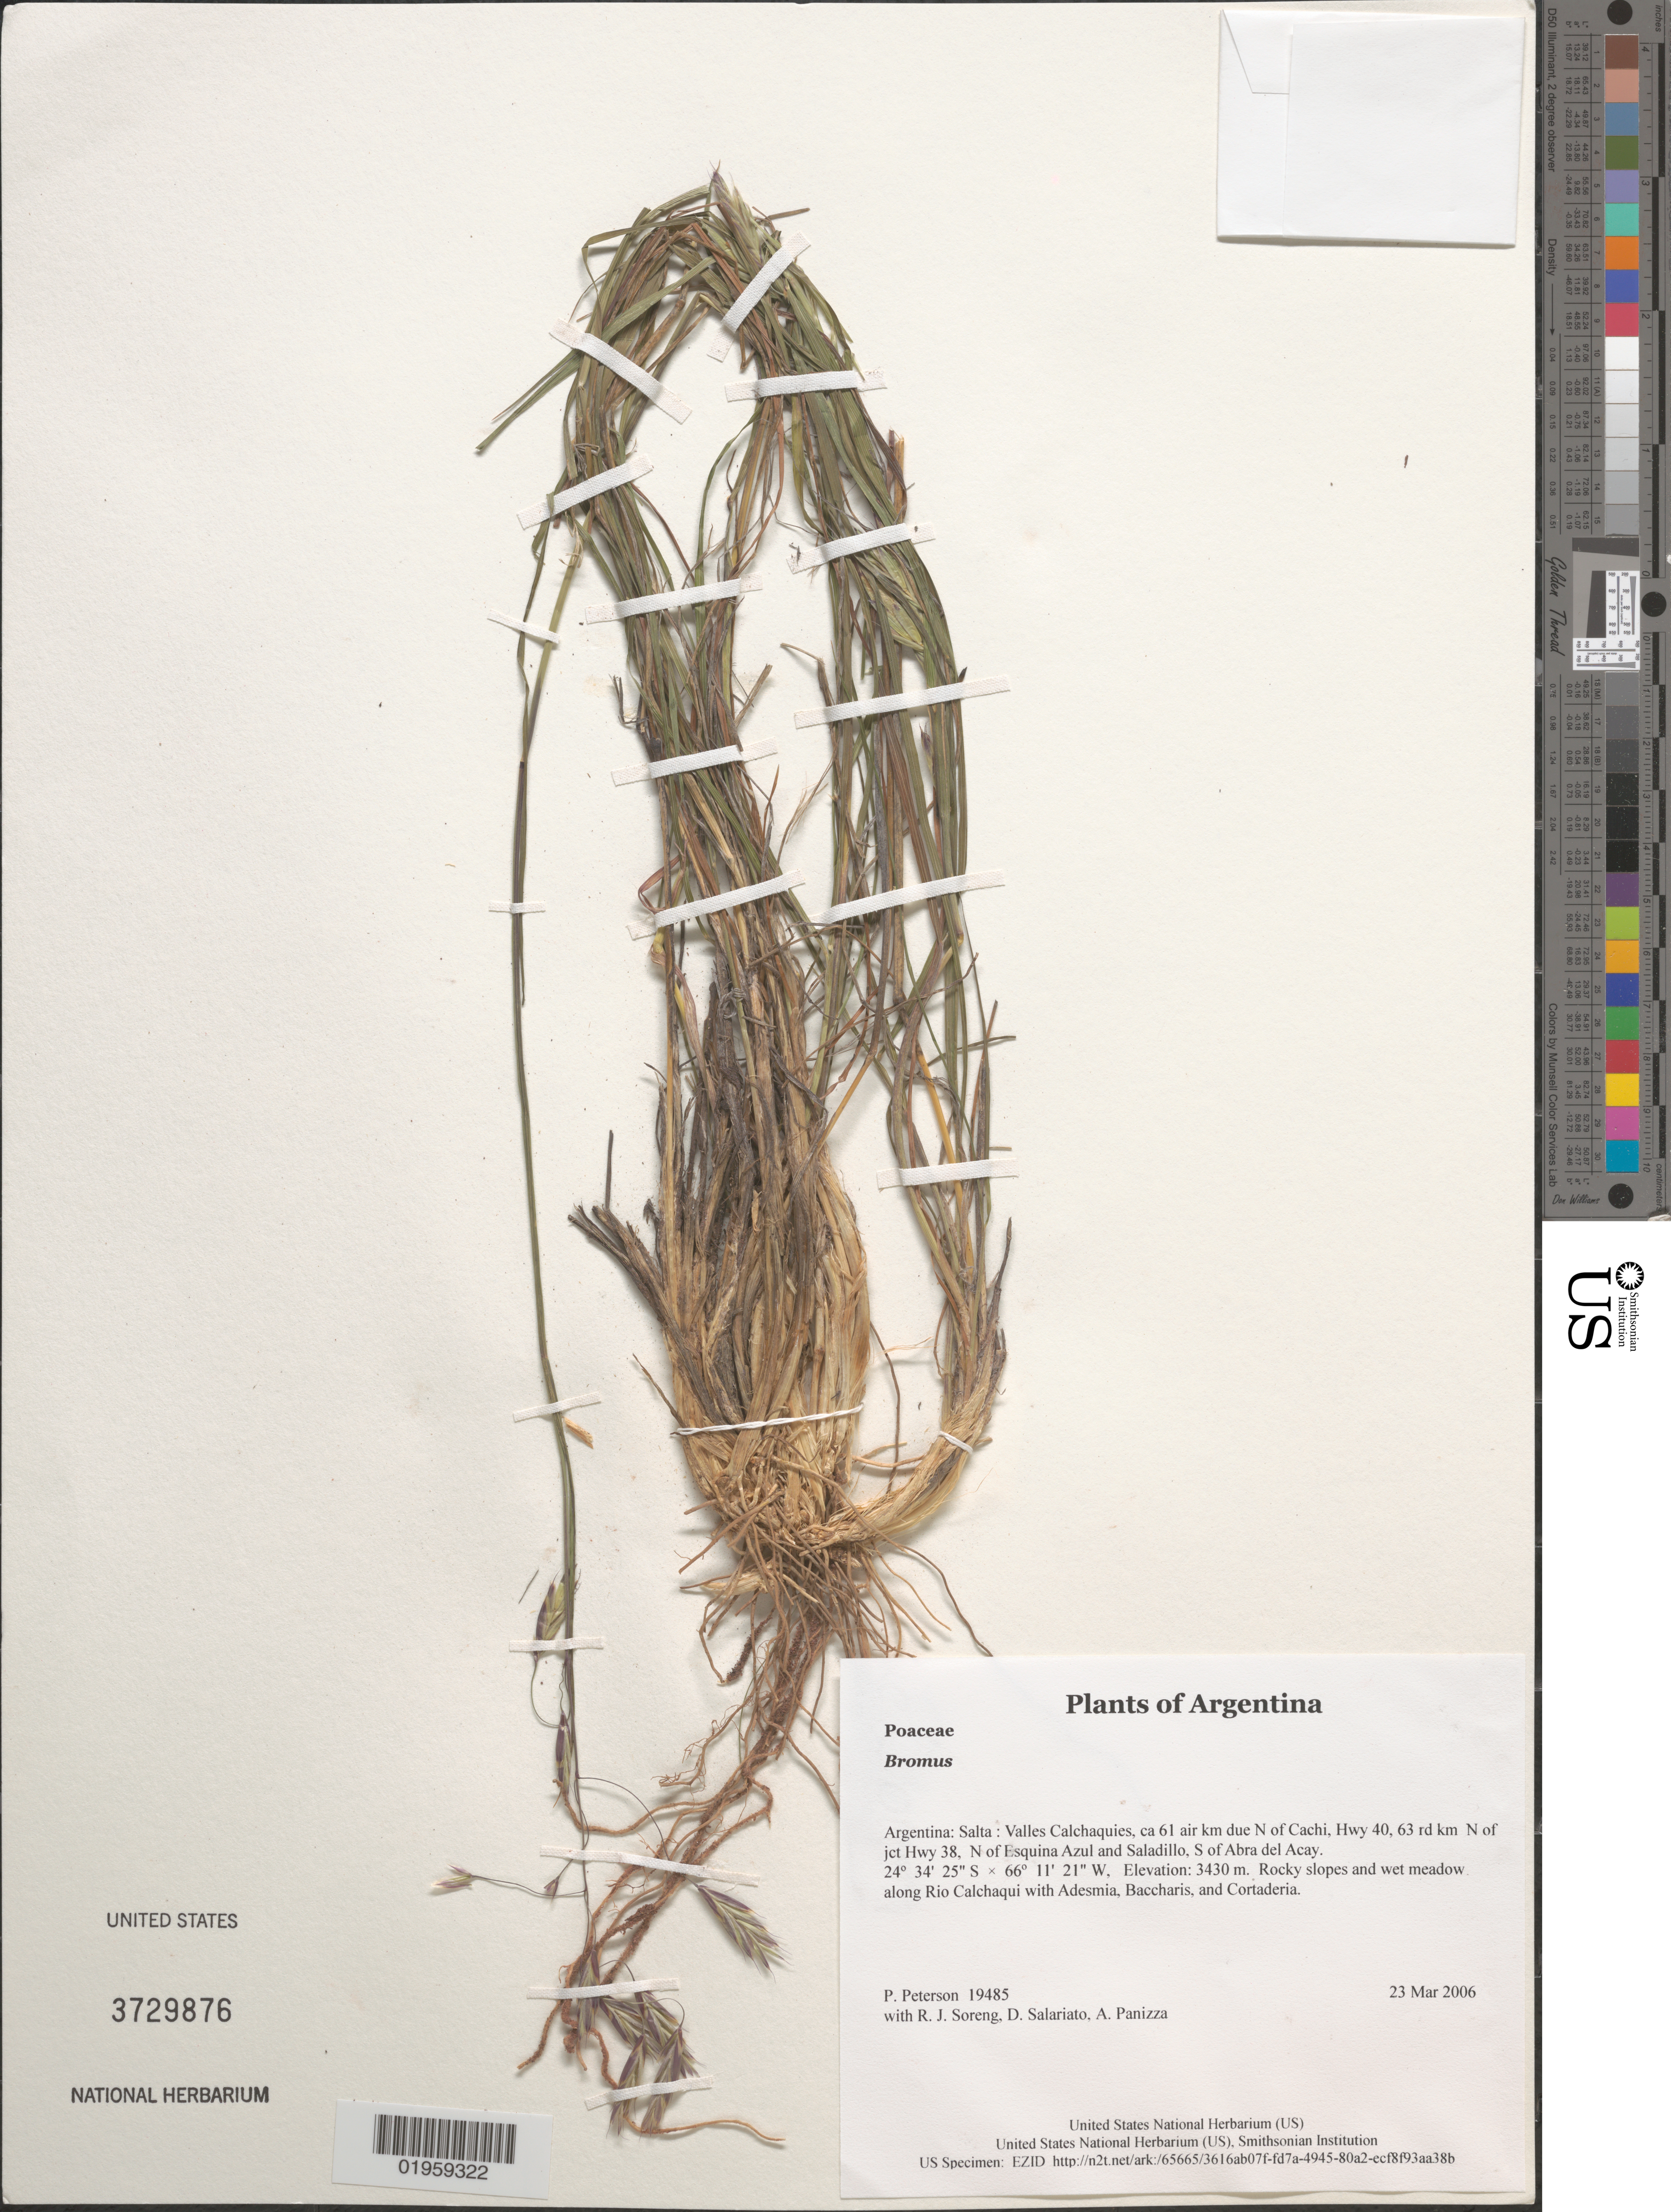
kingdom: Plantae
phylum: Tracheophyta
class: Liliopsida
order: Poales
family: Poaceae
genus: Bromus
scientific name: Bromus sp.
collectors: P. M. Peterson, R. J. Soreng, D. Salariato & A. Panizza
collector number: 19485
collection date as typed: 23 Mar 2006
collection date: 2006-03-23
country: Argentina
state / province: Salta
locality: Valles Calchaquies, ca 61 air km due N of Cachi, Hwy 40, 63 rd km N of jct Hwy 38, N of Esquina Azul and Saladillo, S of Abra del Acay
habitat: Rocky slopes and wet meadow along Rio Calchaqui with Adesmia, Baccharis, and Cortaderia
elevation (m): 3430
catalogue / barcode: US 3729876